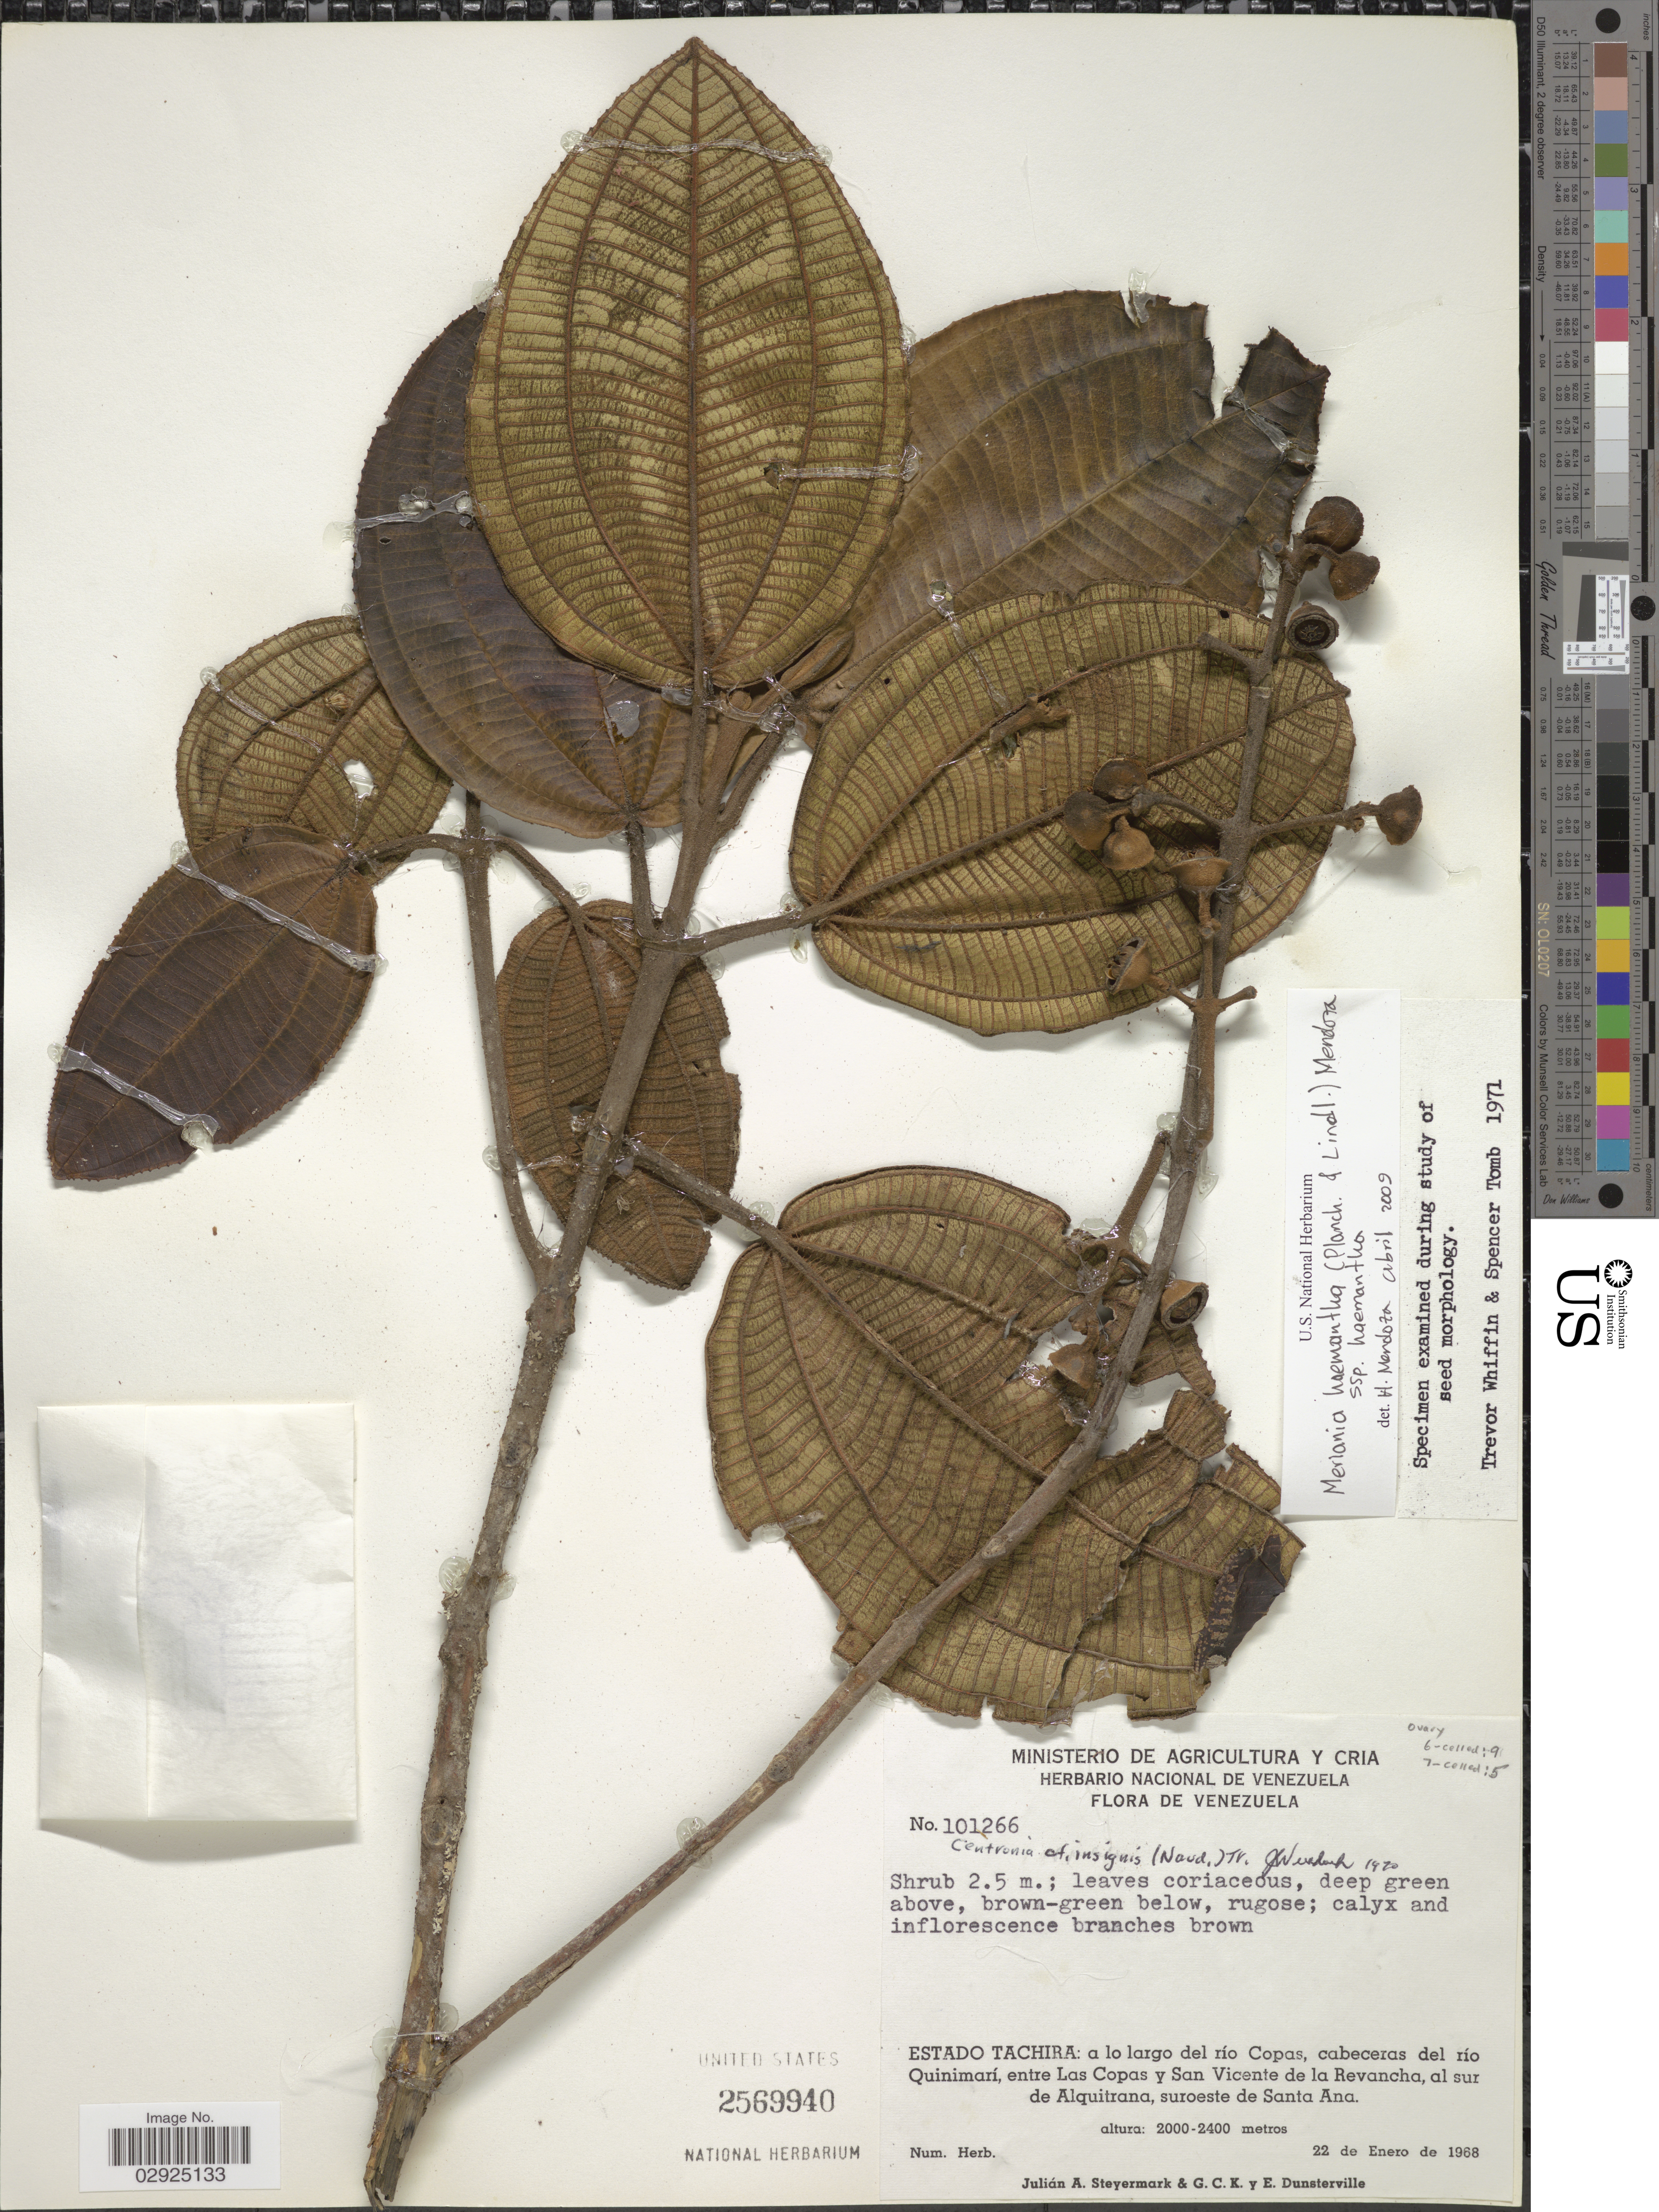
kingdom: Plantae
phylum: Tracheophyta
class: Magnoliopsida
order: Myrtales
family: Melastomataceae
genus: Meriania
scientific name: Meriania haemantha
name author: (Planch. & Lindl.) Humberto Mend. & Fern. Alonso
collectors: J. Steyermark, G. C. K. Dunsterville & E. Dunsterville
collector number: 101266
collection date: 1968-01-22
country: Venezuela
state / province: Tachira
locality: A lo largo del río Copas, cabeceras del río Quinimarí, entre Las Copas y San Vicente de la Revancha, al sur de Alquitrana, suroeste de Santa Ana.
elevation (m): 2000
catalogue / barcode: US 2569940